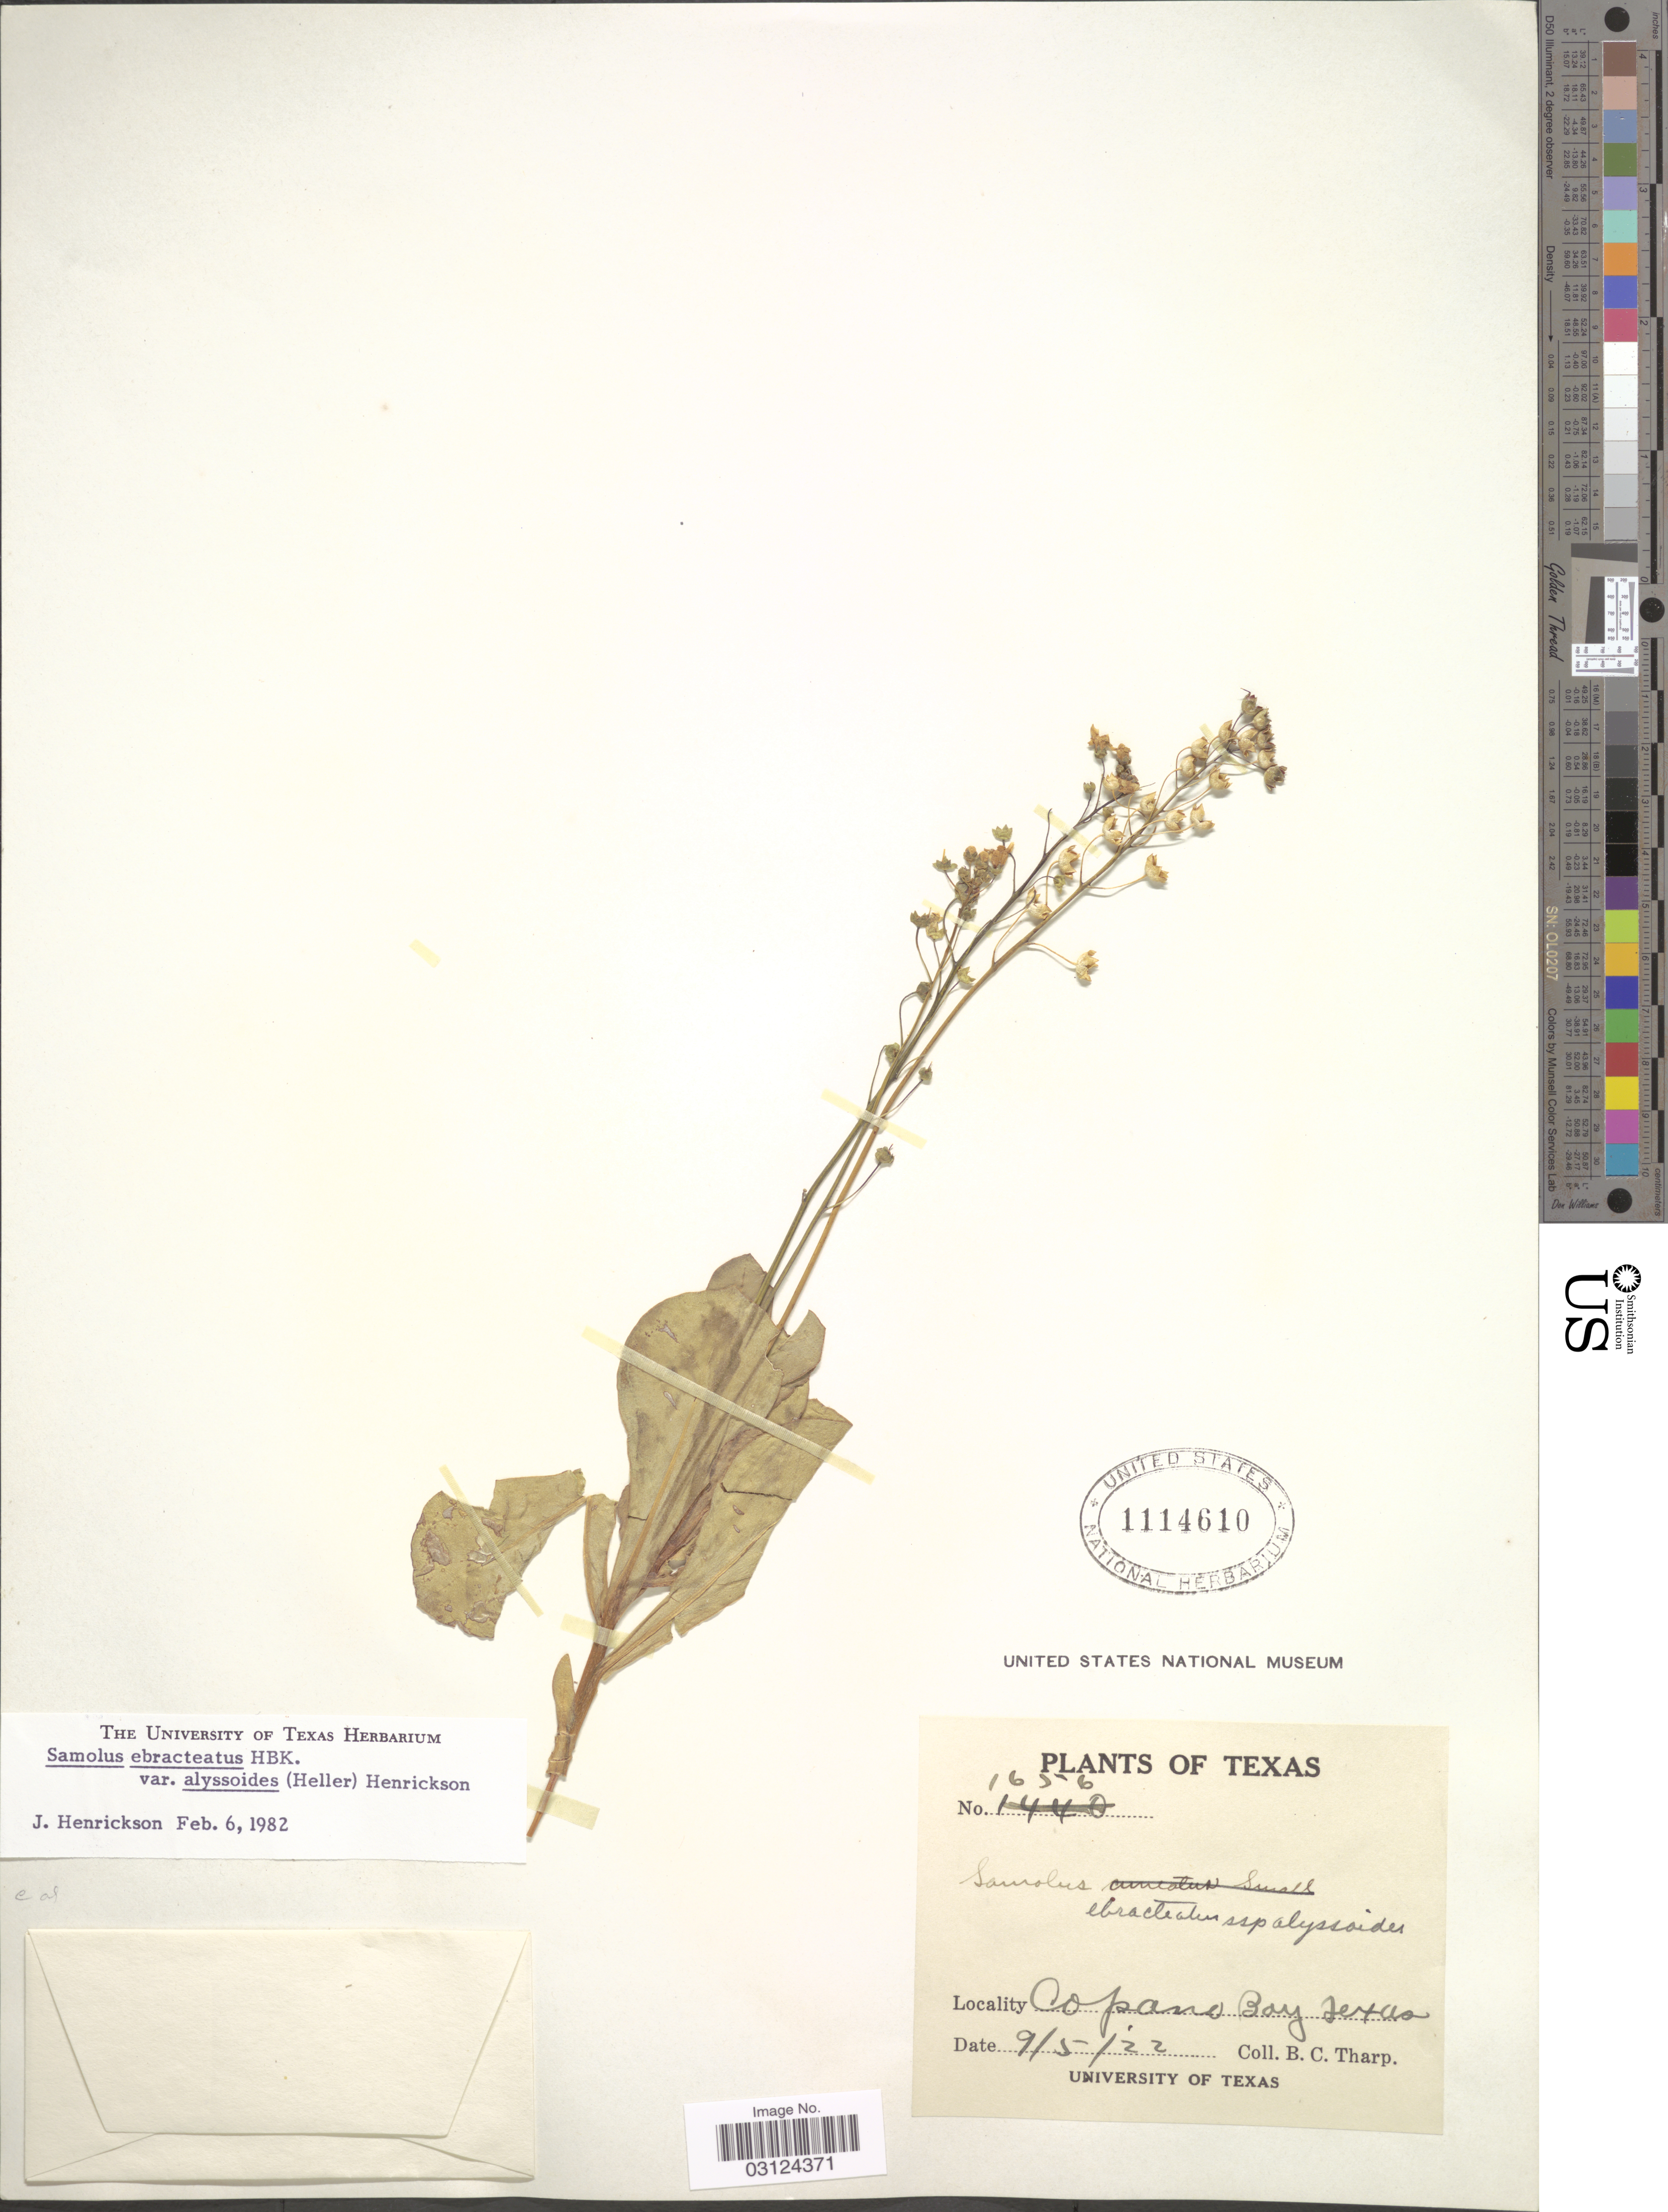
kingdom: Plantae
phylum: Tracheophyta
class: Magnoliopsida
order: Ericales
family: Primulaceae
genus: Samolus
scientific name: Samolus ebracteatus subsp. alyssoides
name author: (A. Heller) R. Knuth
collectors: B. C. Tharp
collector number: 1656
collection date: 1922-09-05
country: United States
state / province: Texas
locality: Copano Bay.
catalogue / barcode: US 1114610